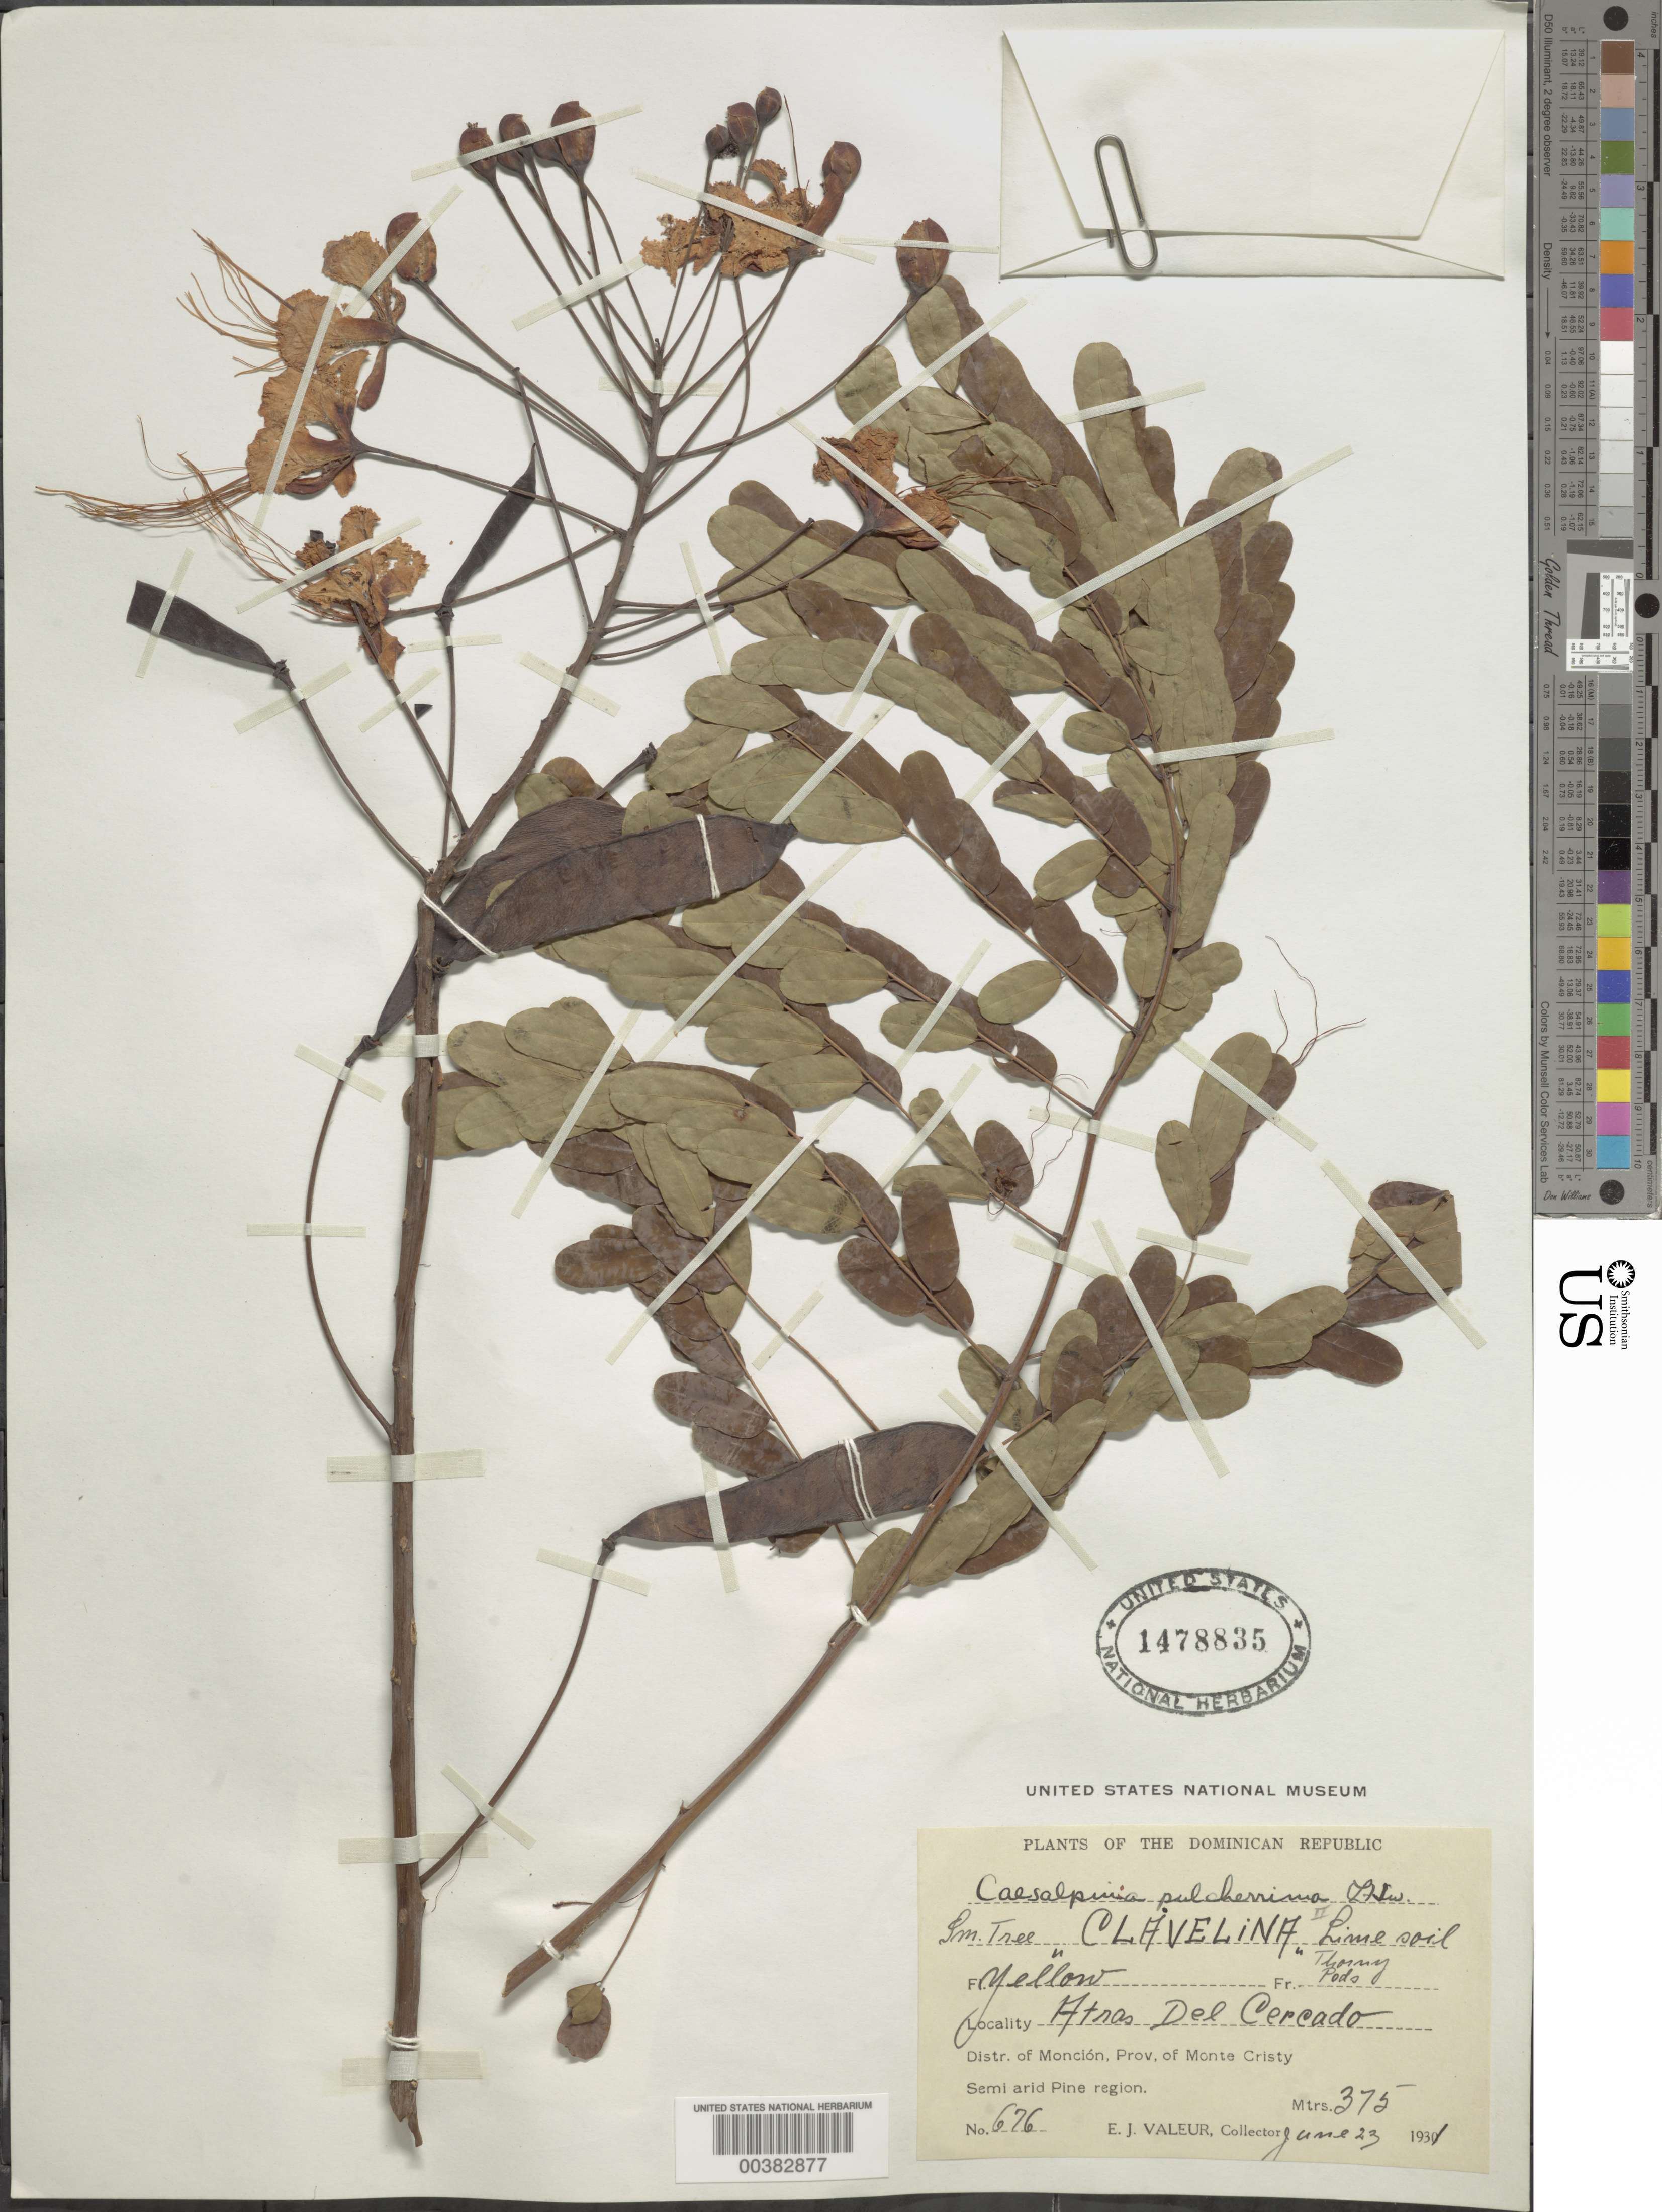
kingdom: Plantae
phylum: Tracheophyta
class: Magnoliopsida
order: Fabales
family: Fabaceae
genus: Caesalpinia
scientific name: Caesalpinia pulcherrima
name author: (L.) Sw.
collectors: E. Valeur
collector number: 676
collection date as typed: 23 Jun 1931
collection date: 1931-06-23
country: Dominican Republic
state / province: Santiago Rodríguez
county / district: Monción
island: Hispaniola Island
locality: Atres del cercado; moncion dist. [province originally recorded as monte cristi.]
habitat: Lime soil; semi arid pine region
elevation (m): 375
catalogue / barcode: US 1478835